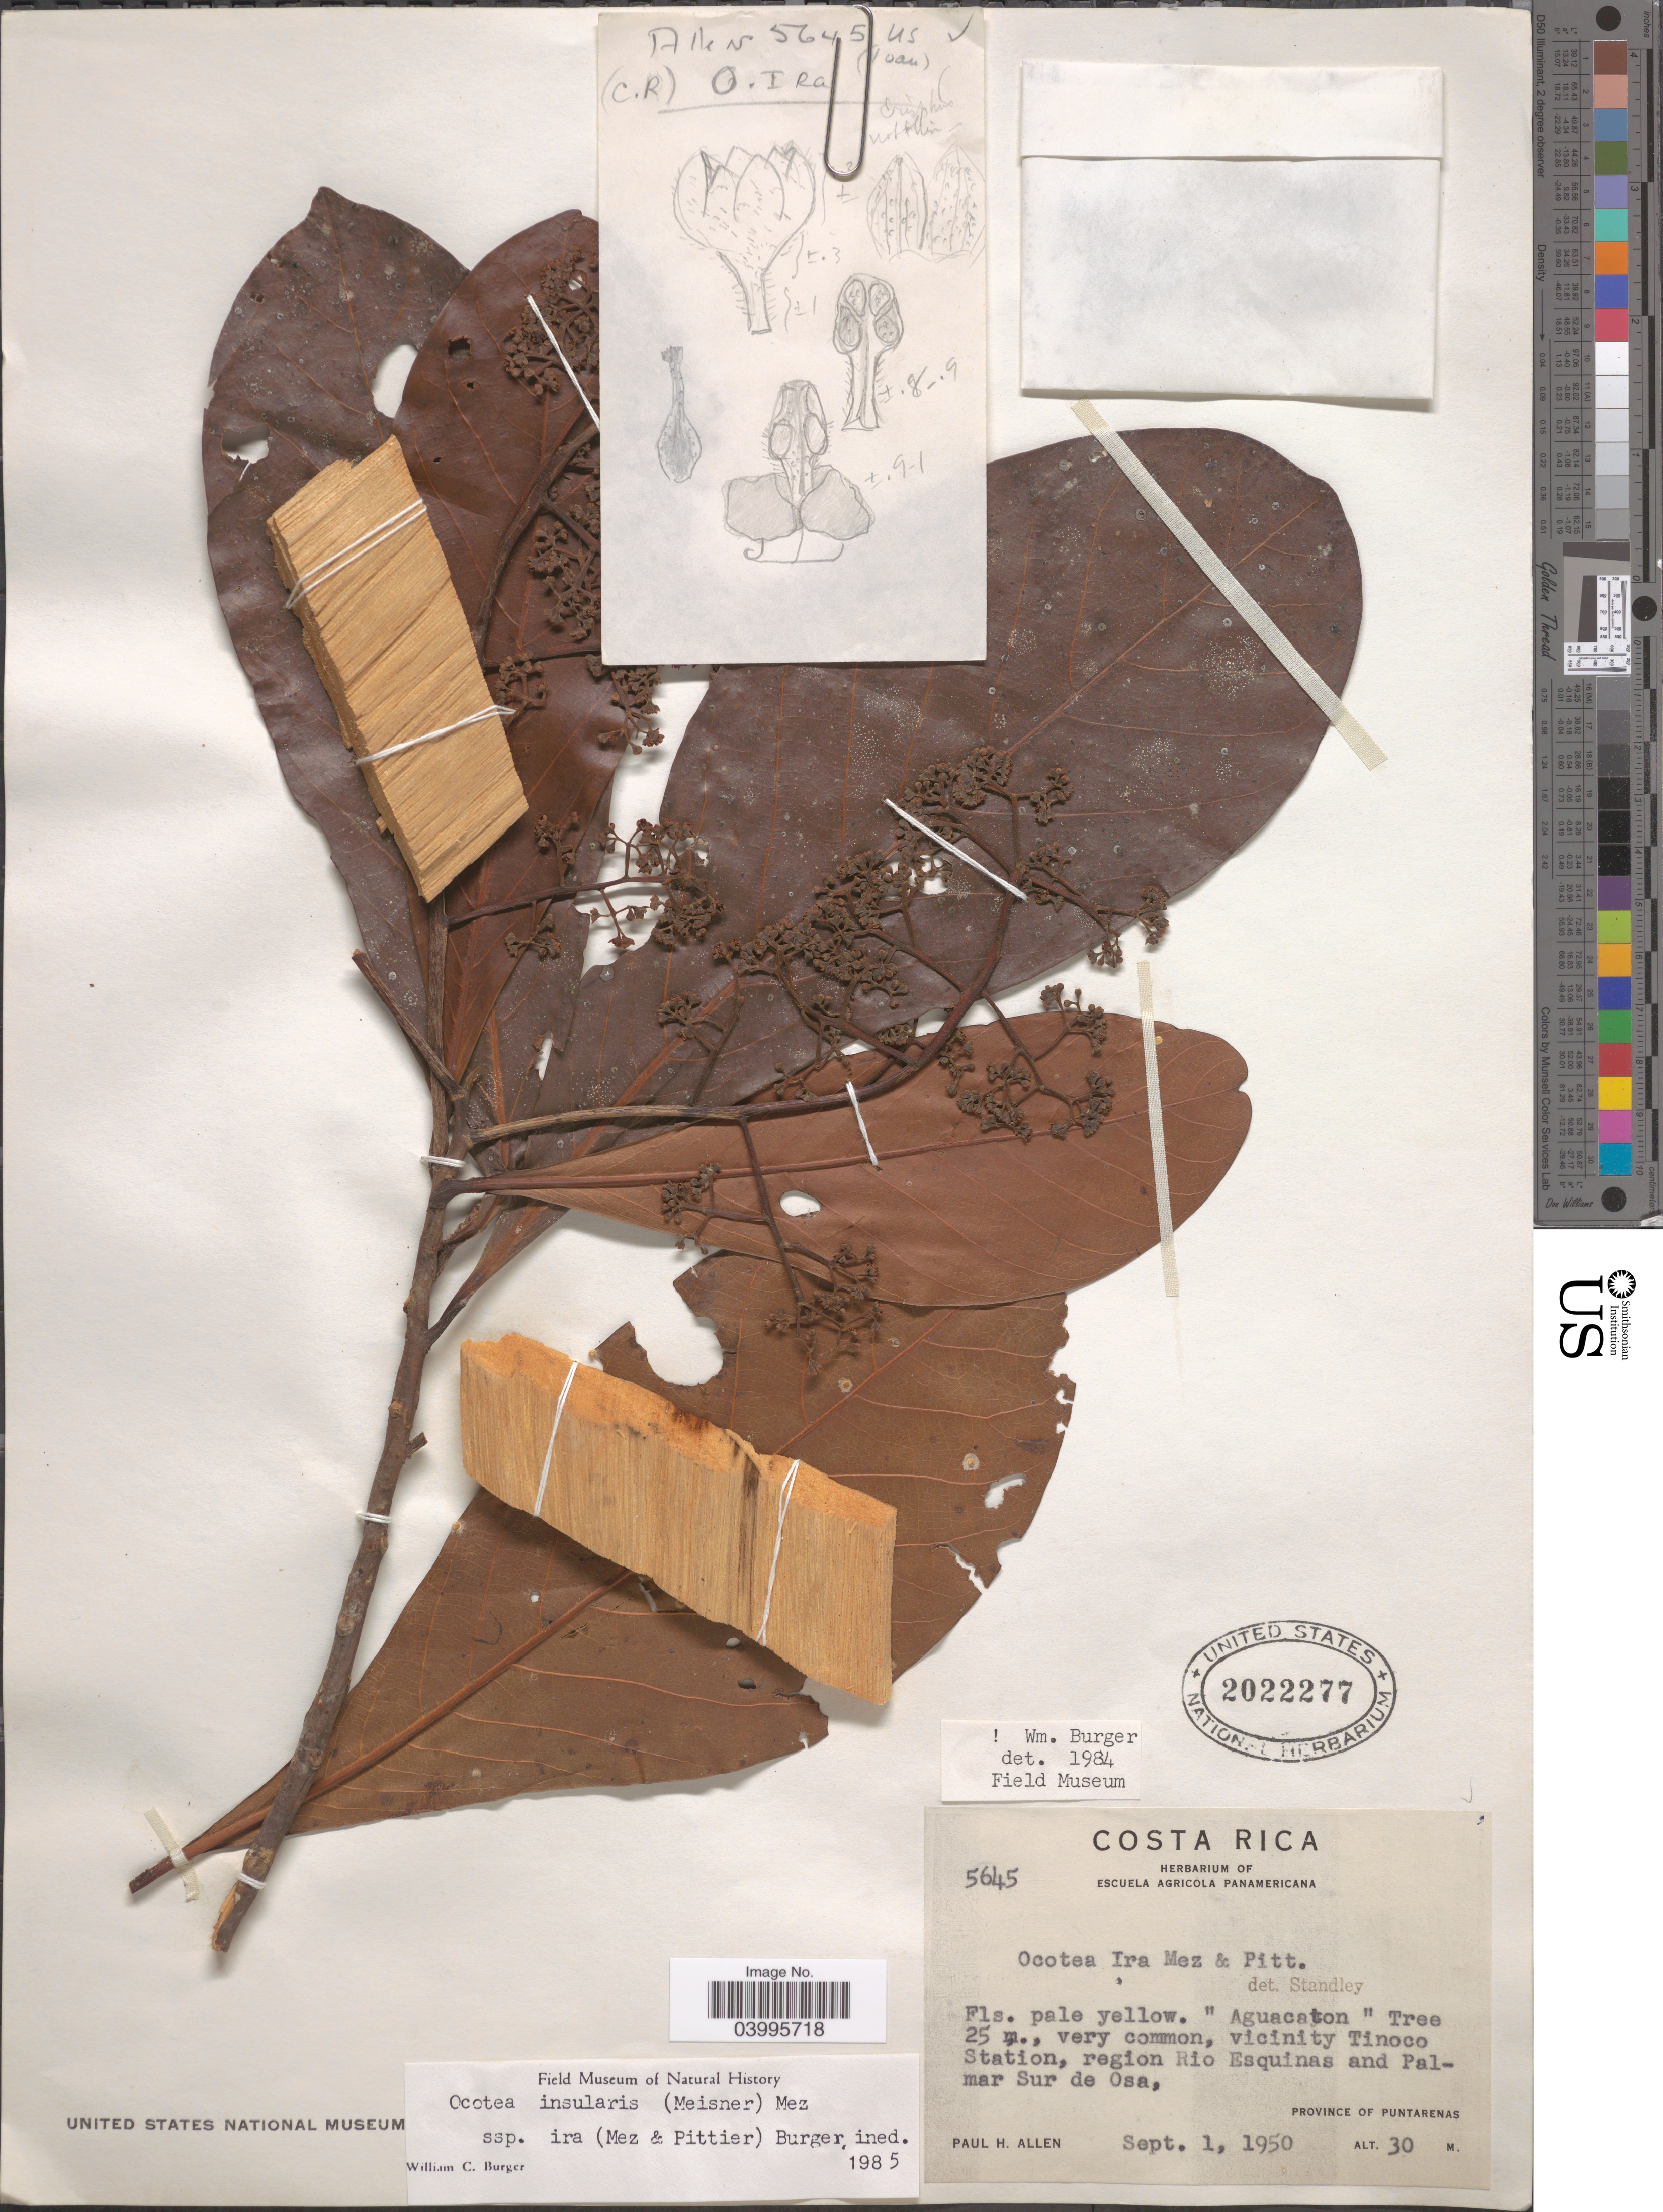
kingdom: Plantae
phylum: Tracheophyta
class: Magnoliopsida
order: Laurales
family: Lauraceae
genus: Ocotea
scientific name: Ocotea insularis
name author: (Meisn.) Mez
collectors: P. H. Allen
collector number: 5645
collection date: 1950-09-01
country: Costa Rica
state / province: Puntarenas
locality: Vicinity Tinoco Station, region Rio Esquinas and Palmar Sur de Osa.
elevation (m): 30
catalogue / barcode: US 2022277